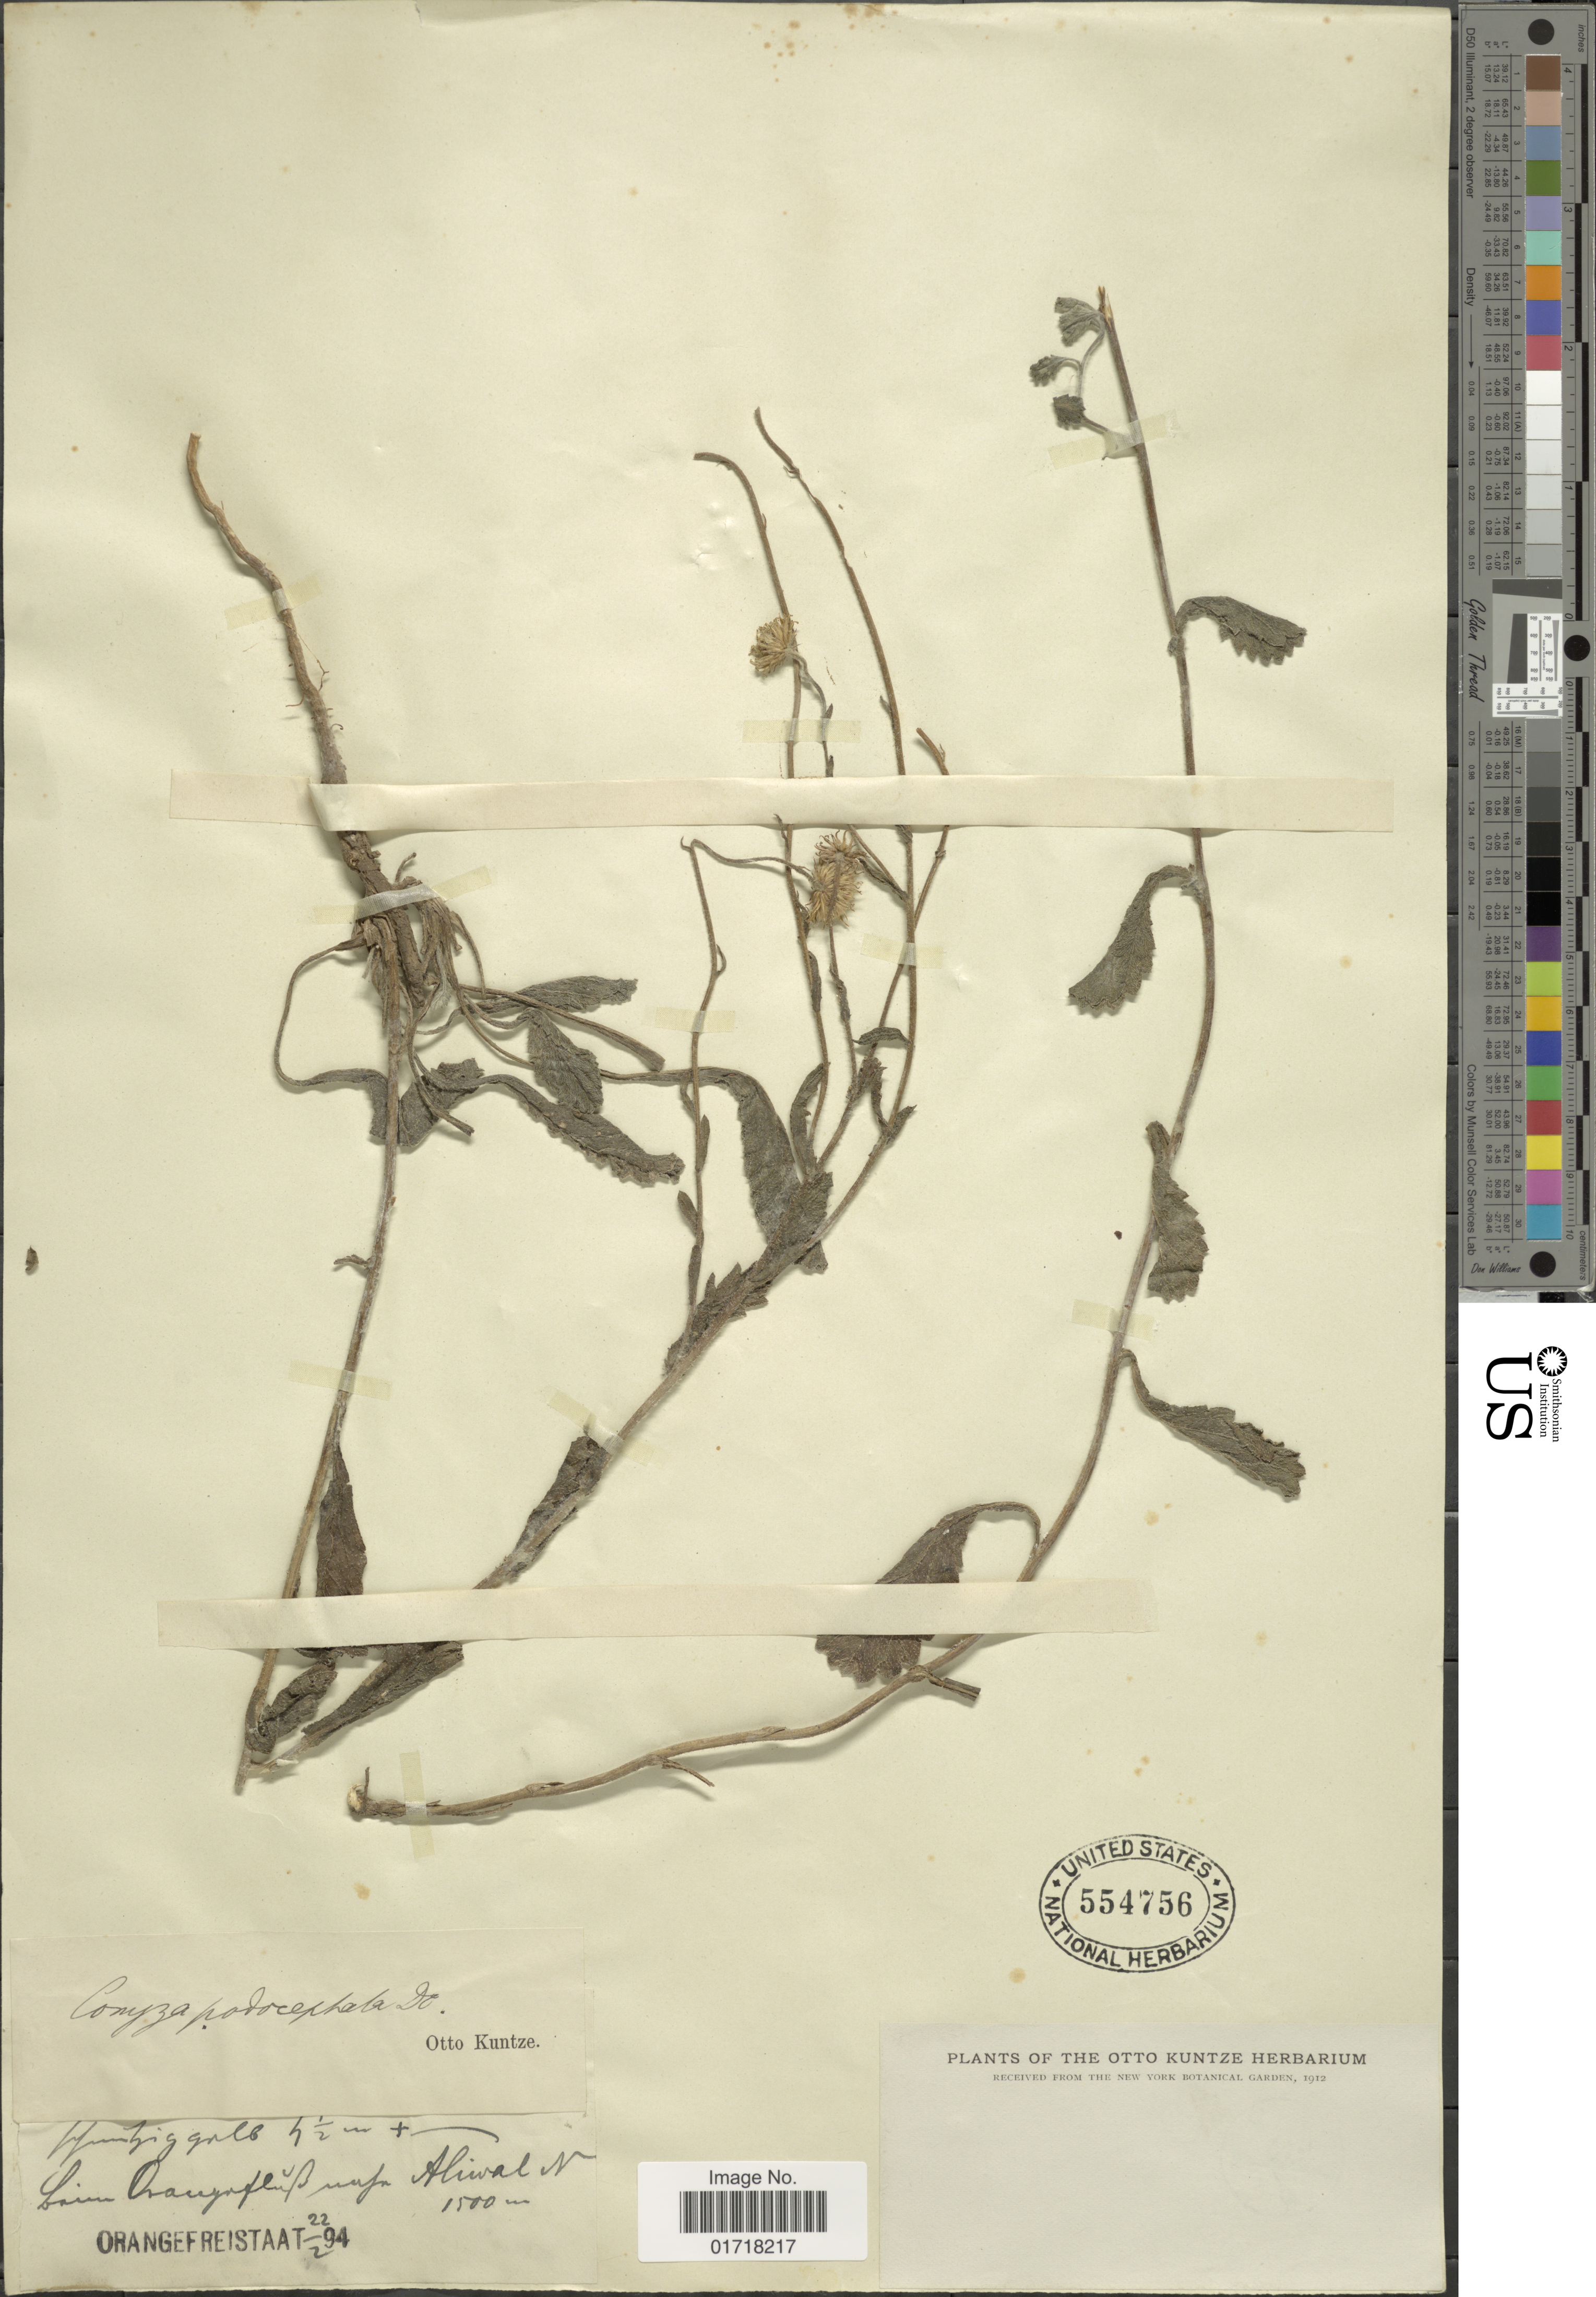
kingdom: Plantae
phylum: Tracheophyta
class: Magnoliopsida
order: Asterales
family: Asteraceae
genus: Conyza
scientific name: Conyza podocephala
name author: DC.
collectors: C.E.O. Kuntze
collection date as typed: Transcribed d/m/y: 22/2/94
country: South Africa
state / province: Free State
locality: Aliwial N, Orangefriestaat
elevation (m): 1500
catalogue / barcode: US 554756